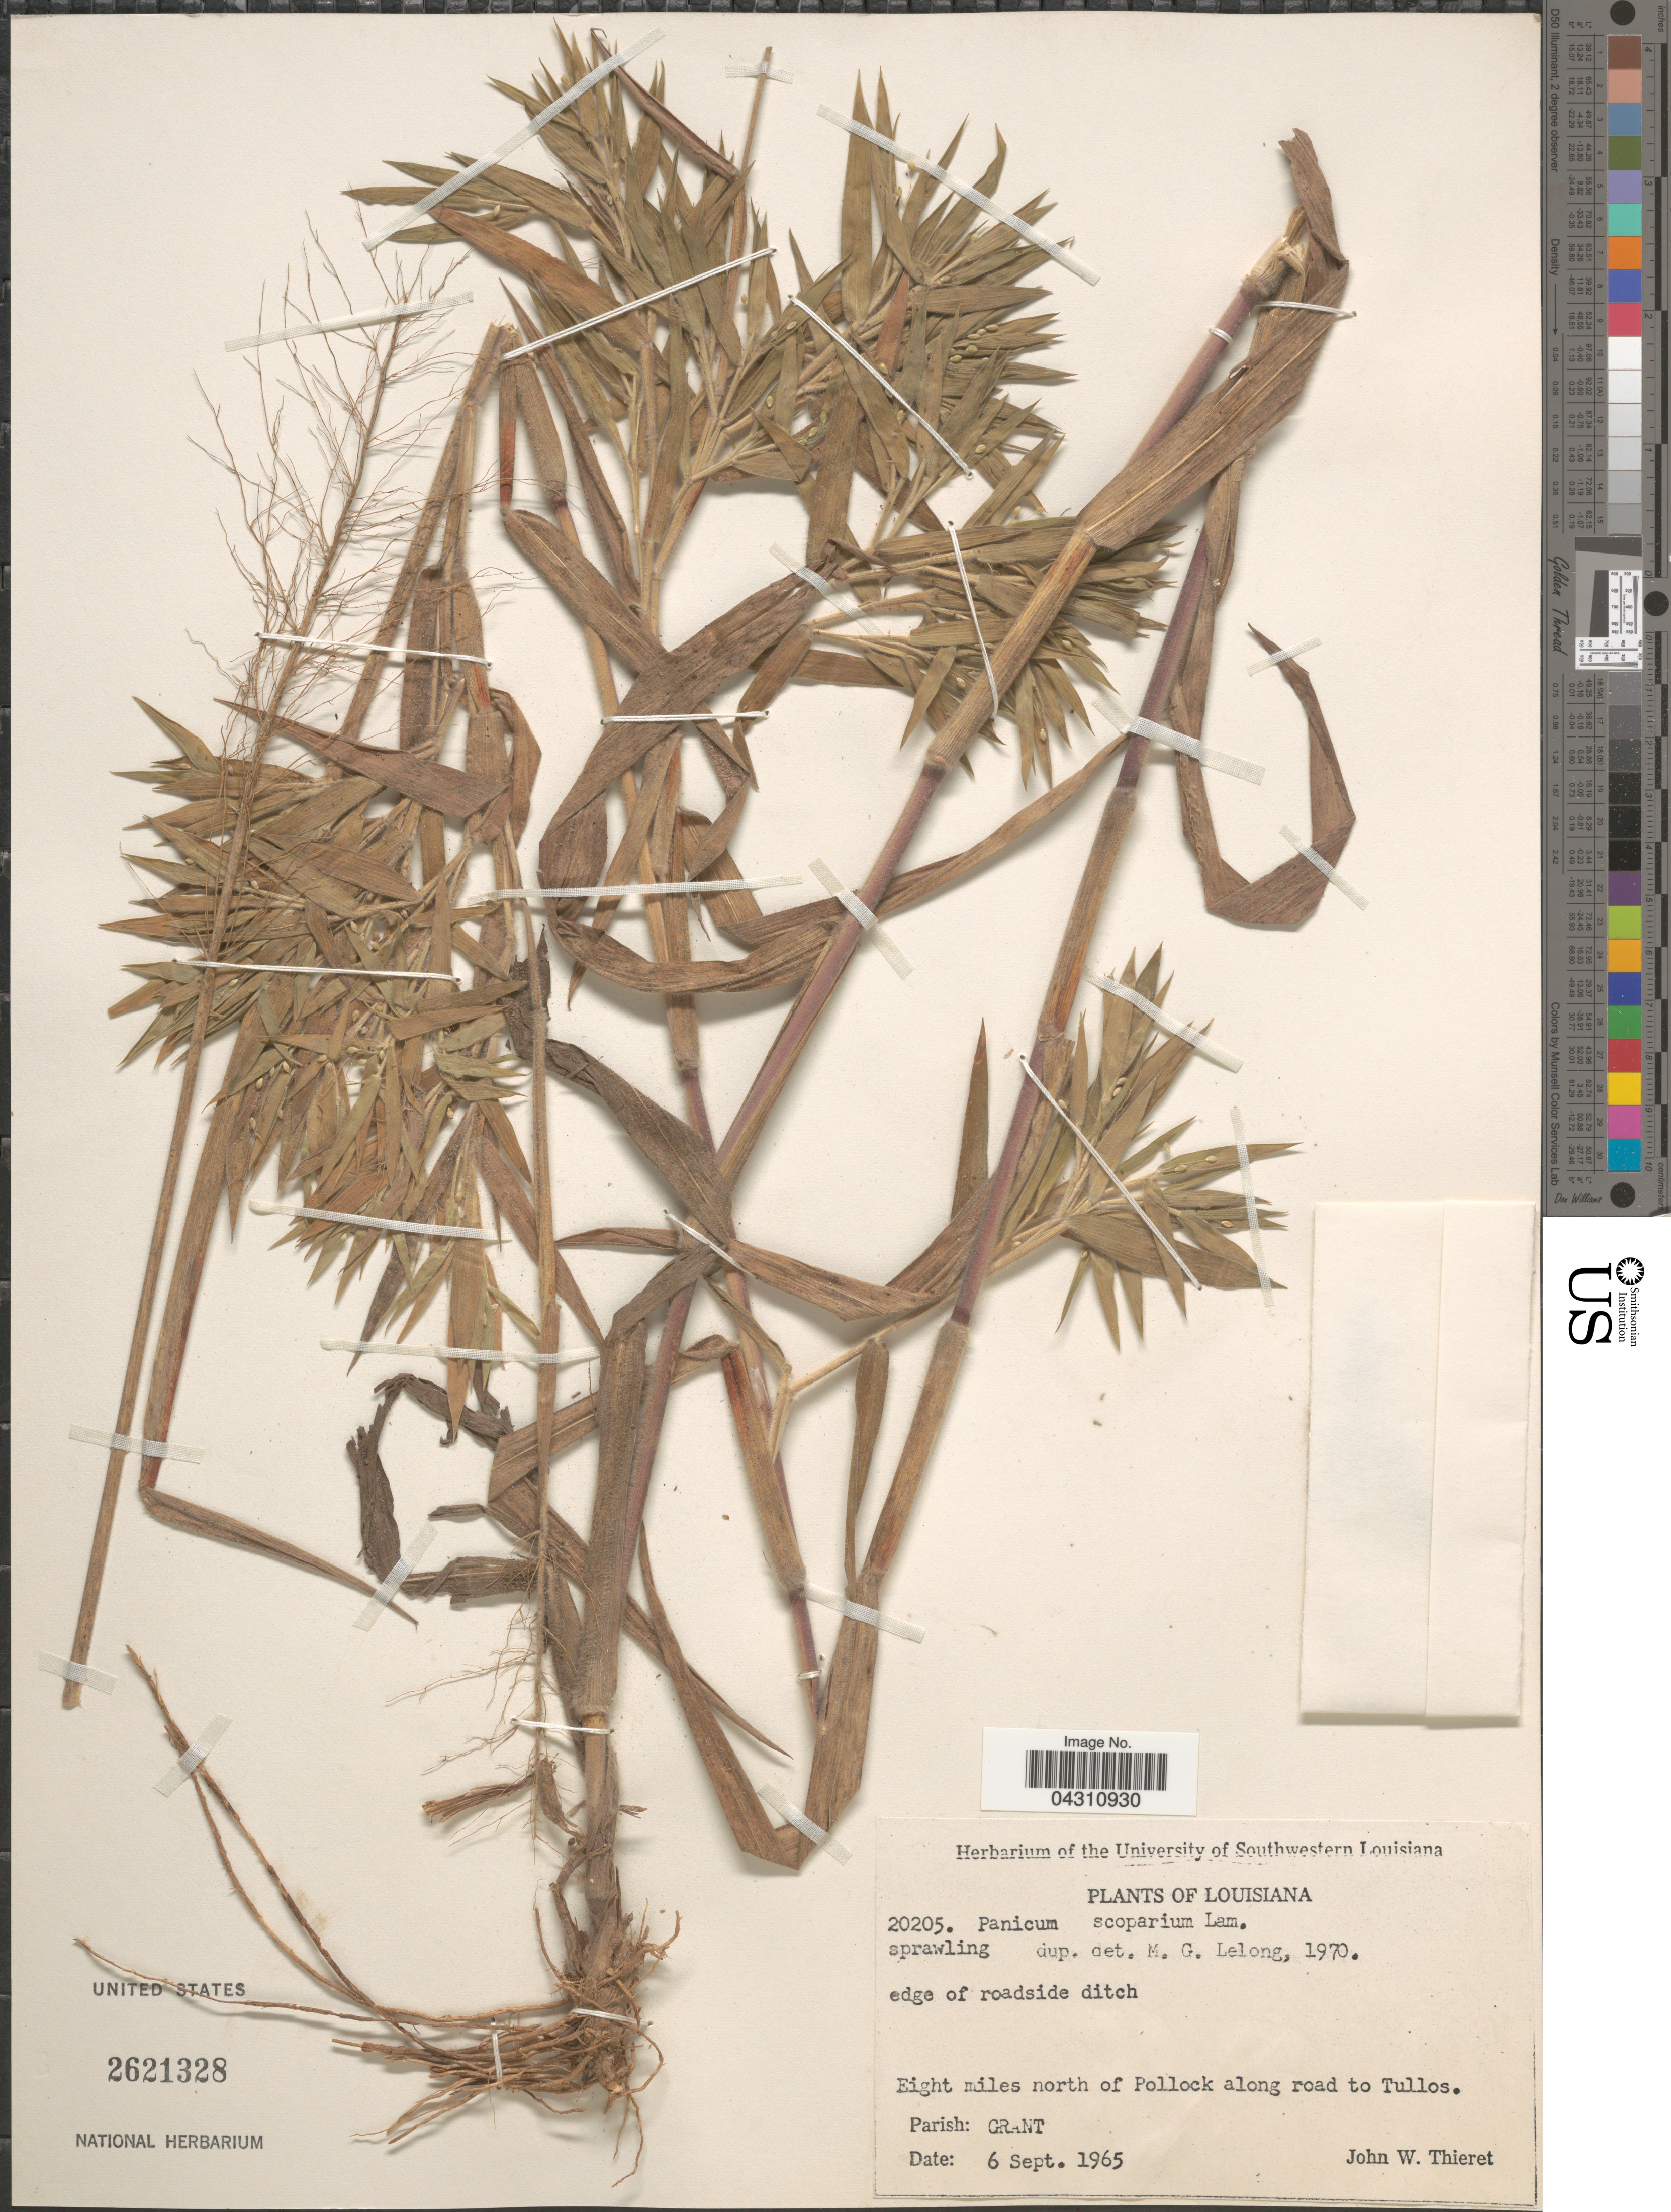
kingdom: Plantae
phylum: Tracheophyta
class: Liliopsida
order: Poales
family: Poaceae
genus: Dichanthelium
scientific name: Dichanthelium scoparium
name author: (Lam.) Gould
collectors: J. W. Thieret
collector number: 20205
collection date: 1965-09-06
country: United States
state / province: Louisiana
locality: Edge of roadside ditch. Eight miles north of Pollock along road to Tullos. Parish: Grant.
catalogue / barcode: US 2621328